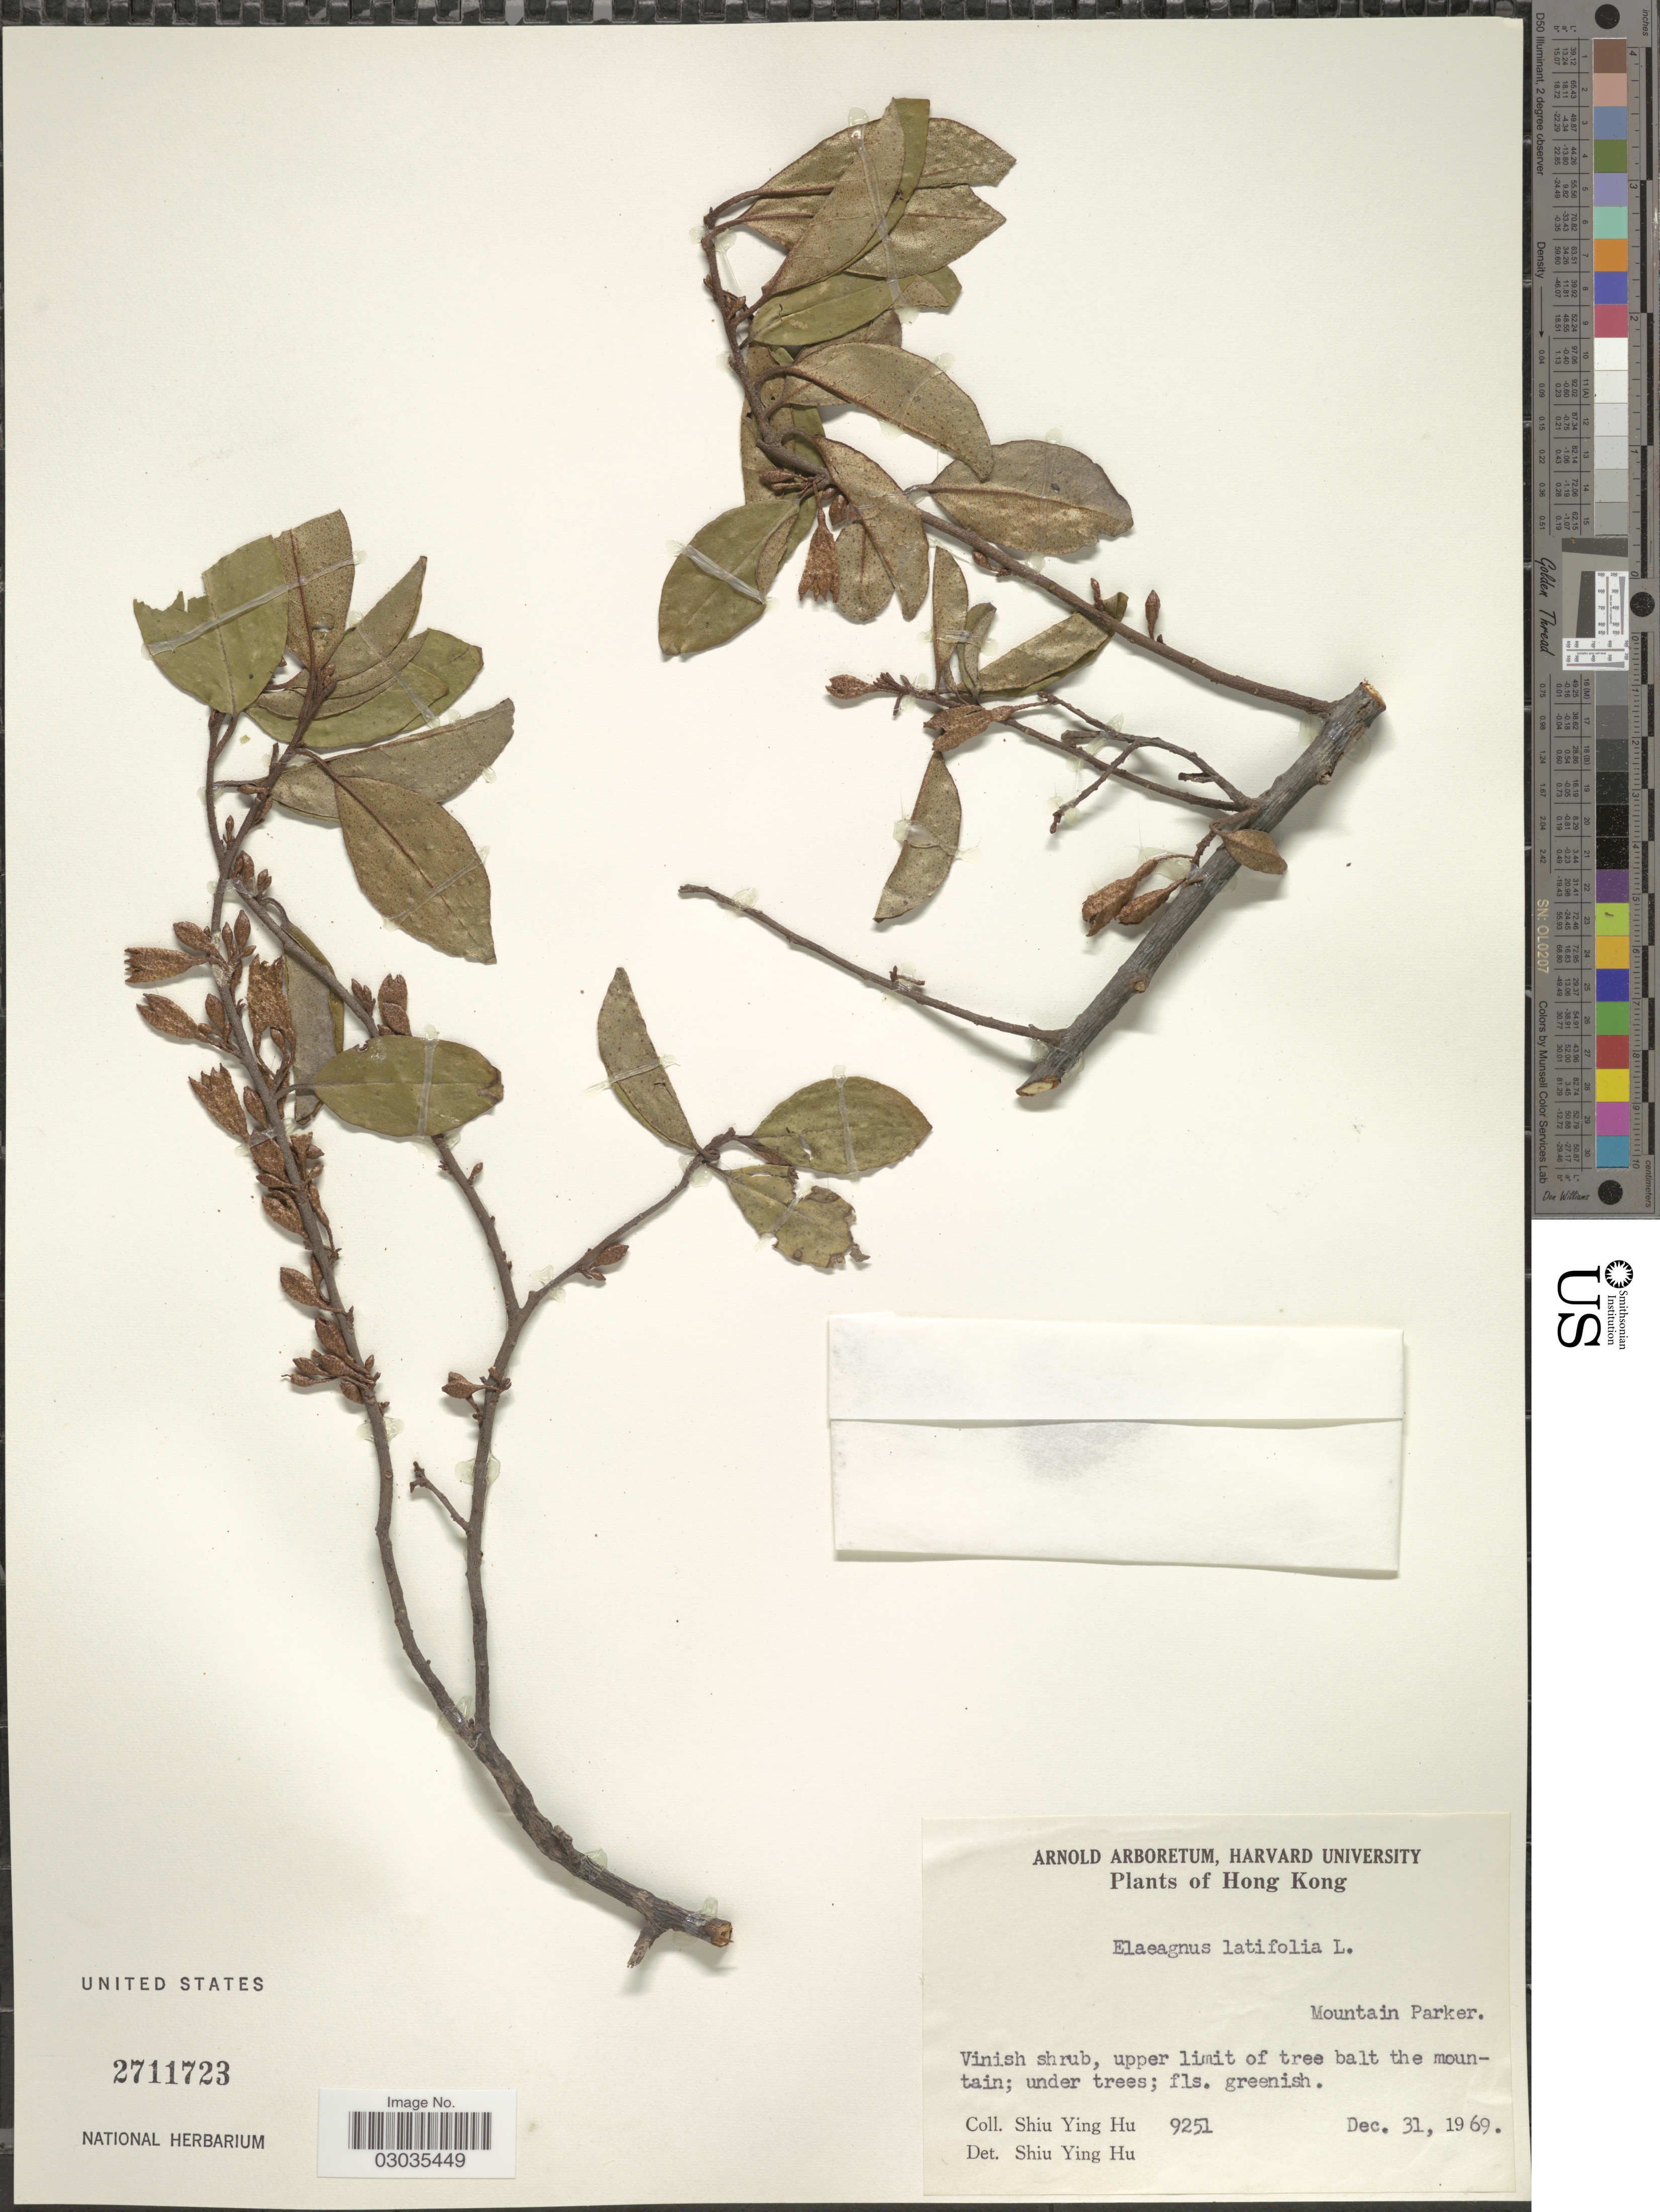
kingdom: Plantae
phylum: Tracheophyta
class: Magnoliopsida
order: Rosales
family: Elaeagnaceae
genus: Elaeagnus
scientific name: Elaeagnus latifolia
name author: L.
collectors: S. Y. Hu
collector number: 9251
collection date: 1969-12-31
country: China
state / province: Hong Kong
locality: Mountain Parker.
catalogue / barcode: US 2711723